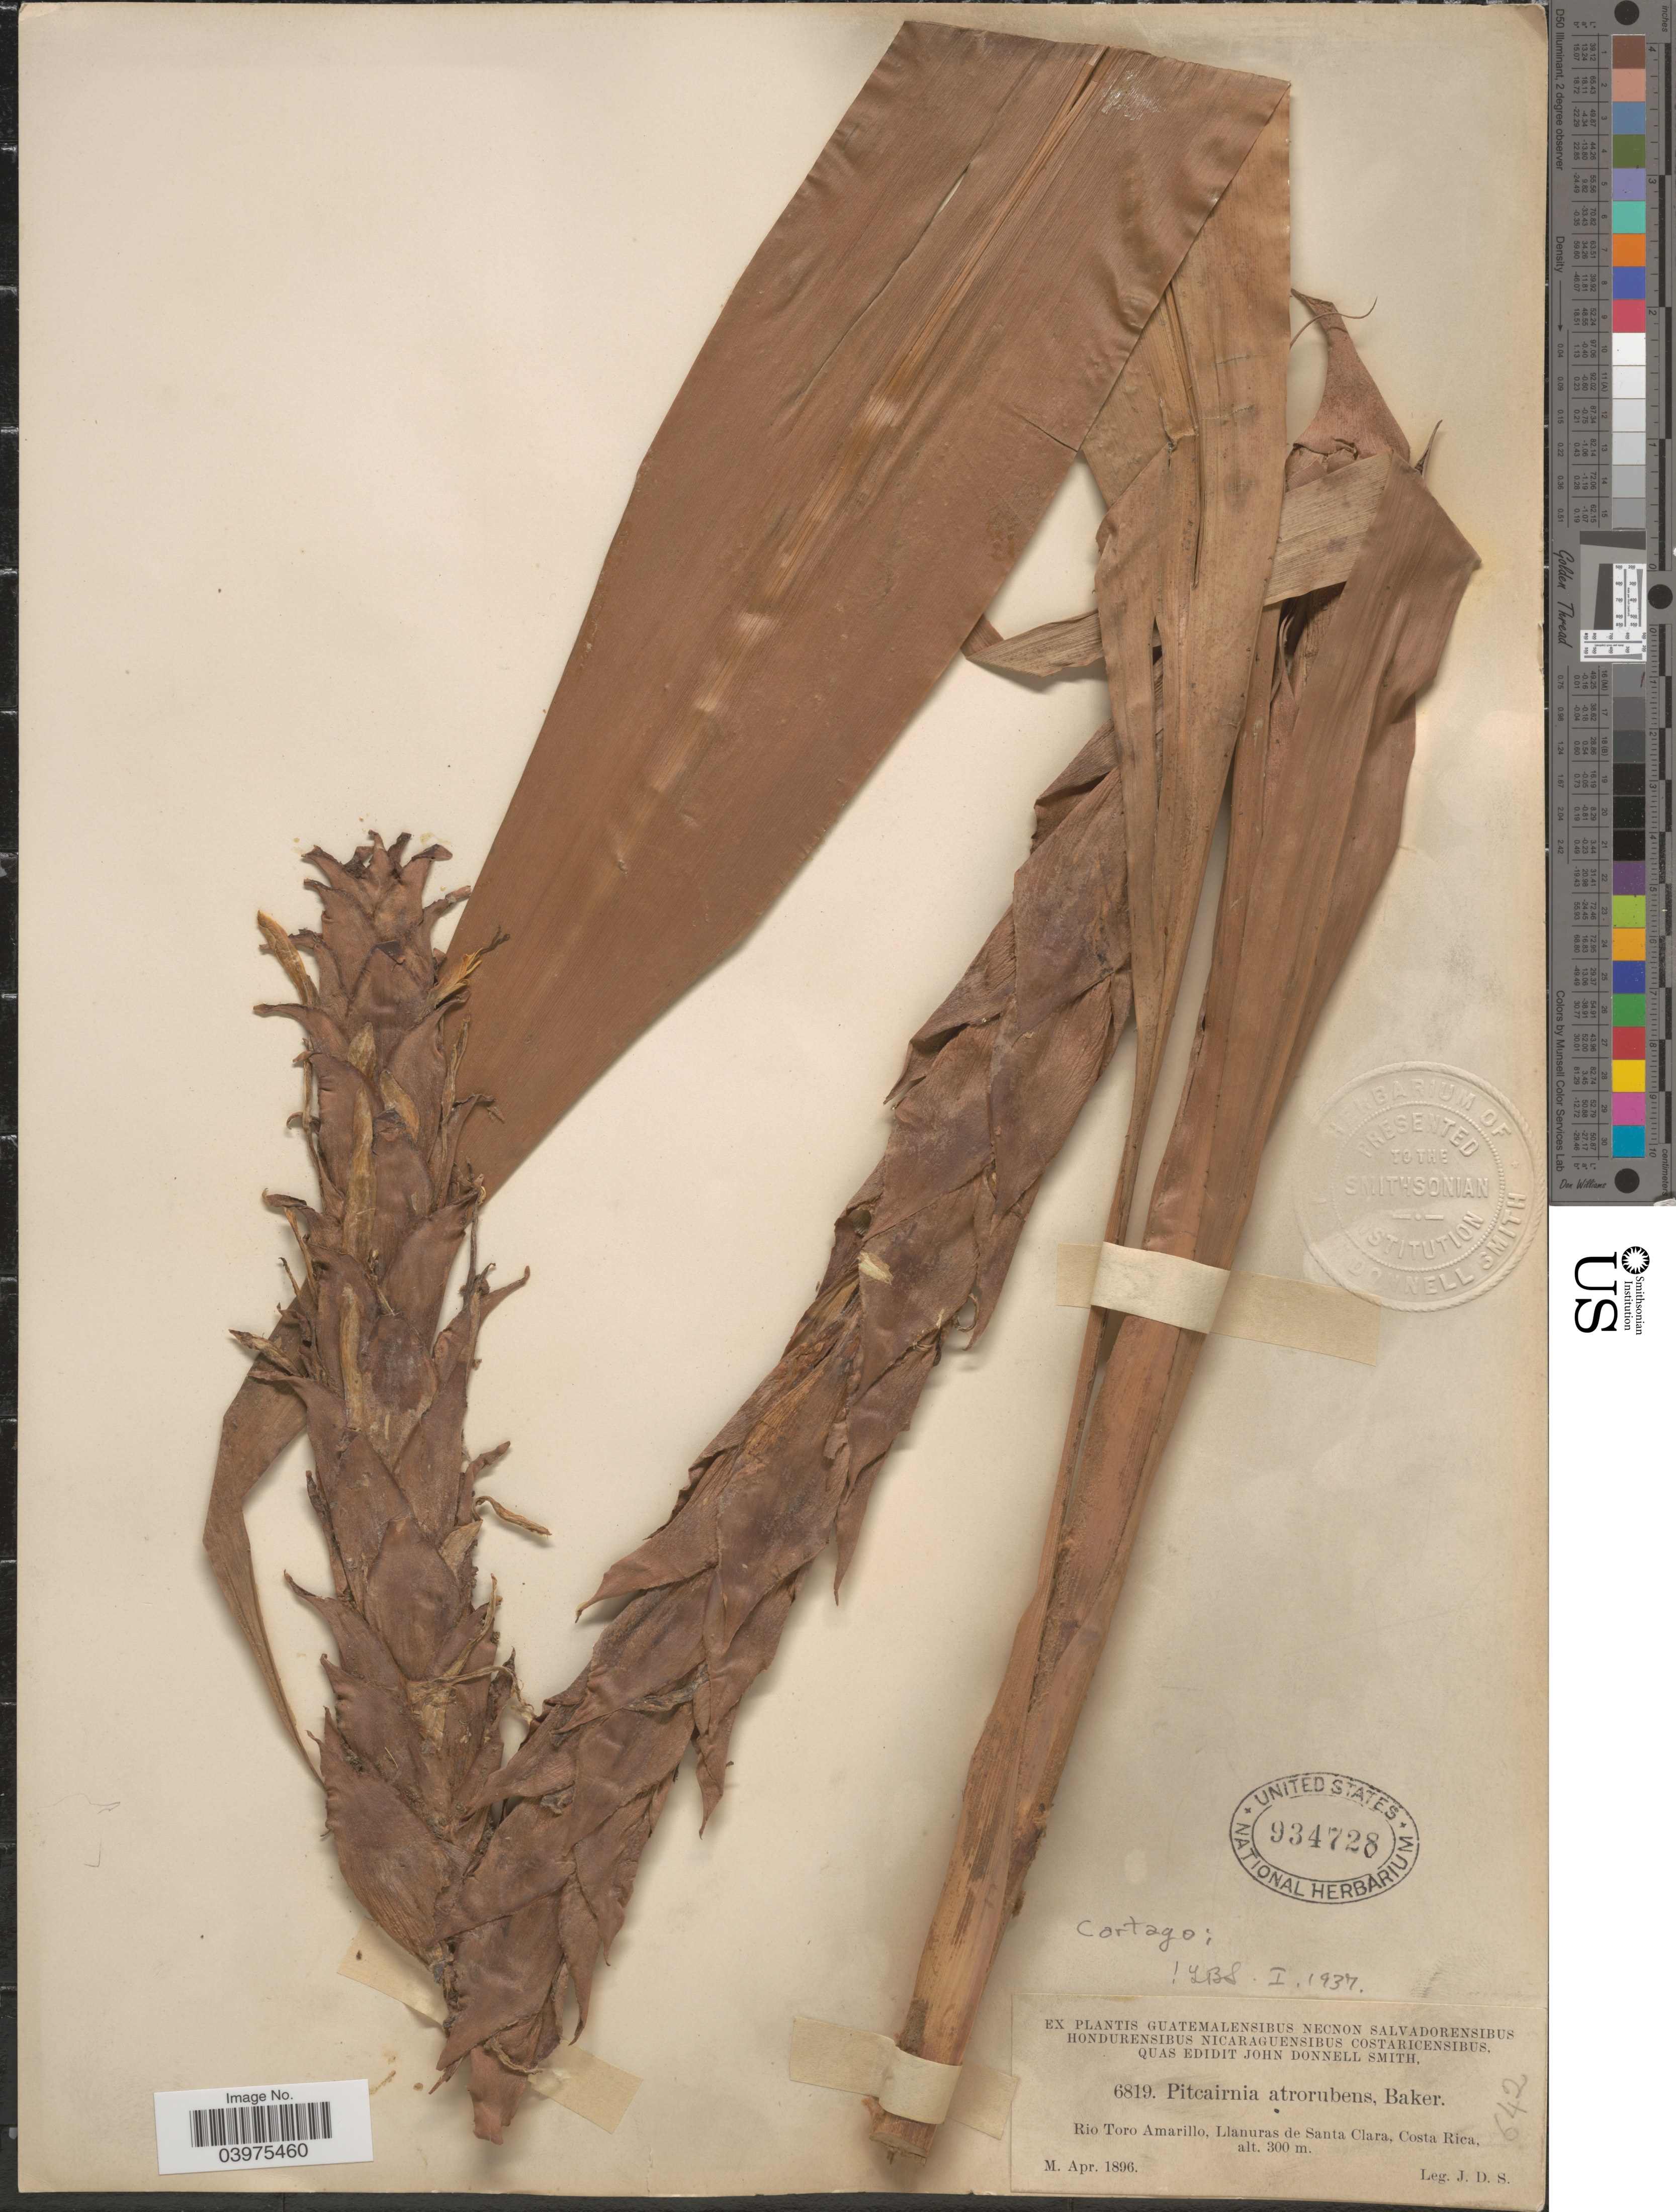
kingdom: Plantae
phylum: Tracheophyta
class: Liliopsida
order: Poales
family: Bromeliaceae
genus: Pitcairnia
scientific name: Pitcairnia atrorubens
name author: (Beer) Baker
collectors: J. Donnell Smith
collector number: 6819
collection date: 1896-04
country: Costa Rica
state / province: Cartago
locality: Rio Toro Amarillo, Llanuras de Santa Clara.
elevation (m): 300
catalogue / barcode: US 934728